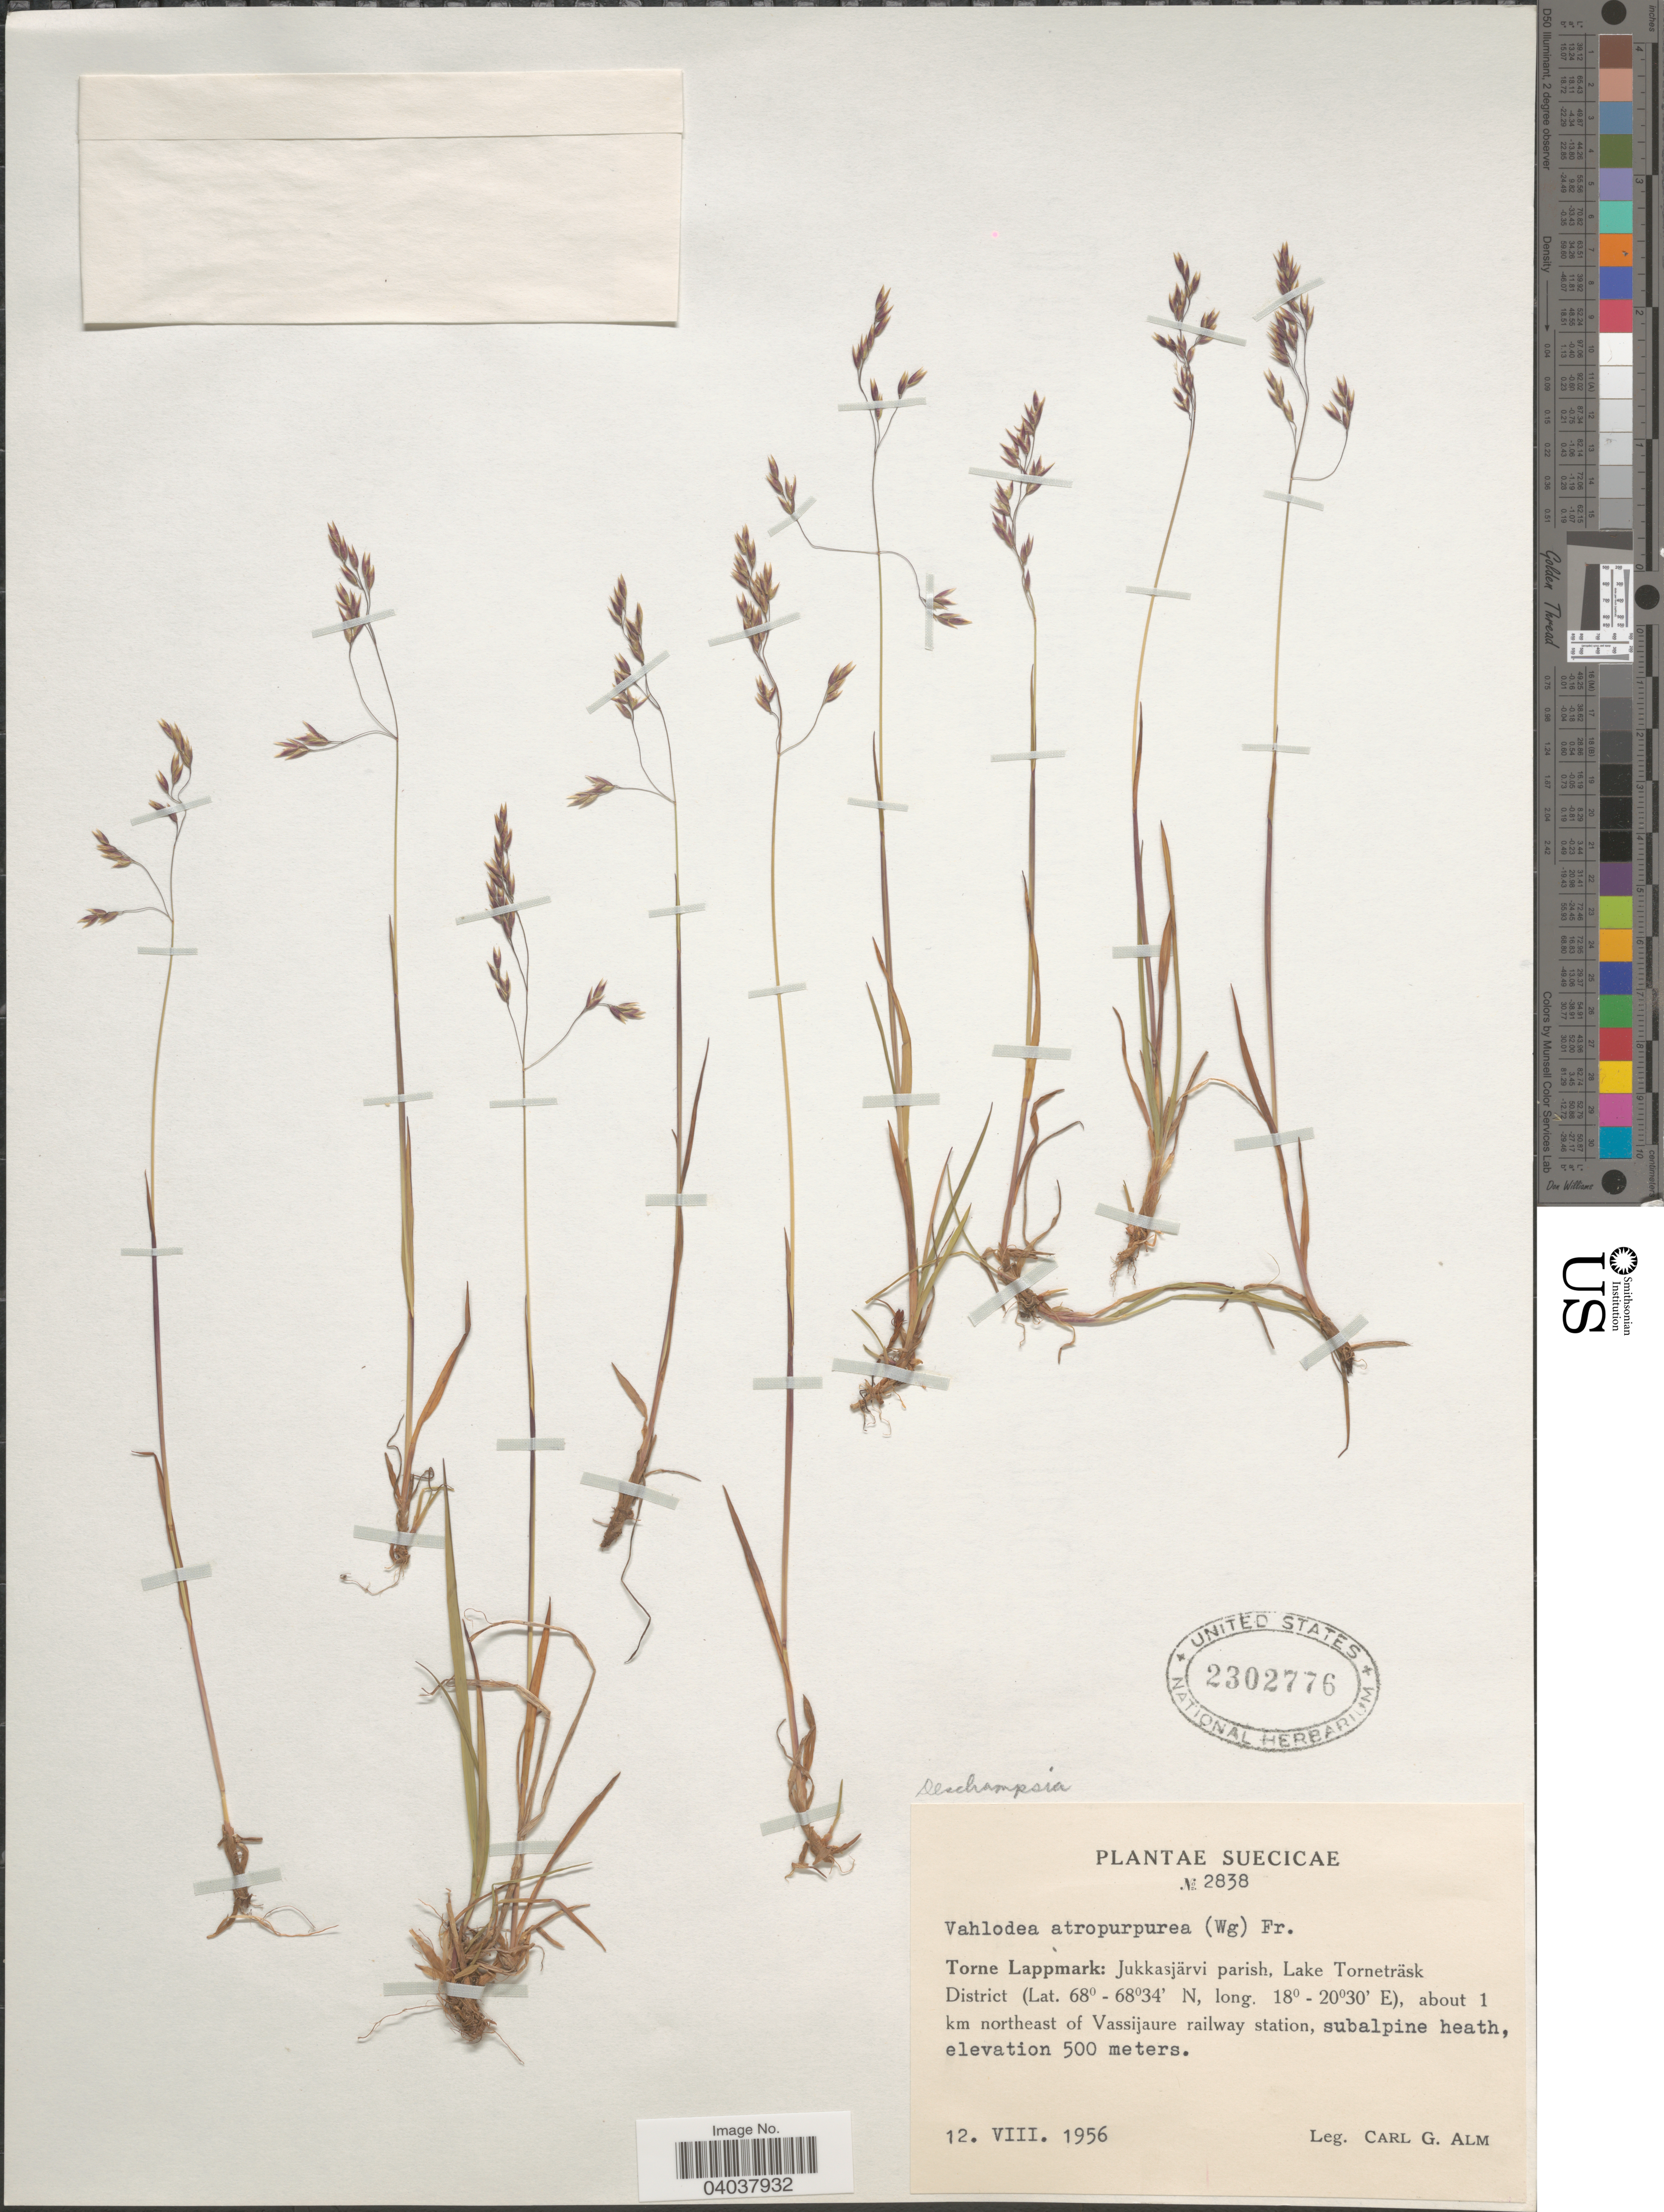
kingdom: Plantae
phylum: Tracheophyta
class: Liliopsida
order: Poales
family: Poaceae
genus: Vahlodea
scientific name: Vahlodea atropurpurea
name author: (Wahlenb.) Fr. ex Hartm.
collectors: C. G. Alm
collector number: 2838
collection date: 1956-08-12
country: Sweden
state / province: Norrbotten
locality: Suecicae. Torne Lappmark: Jukkasjärvi parish, Lake Torneträsk District, about 1 km northeast of Vassijaure railway station.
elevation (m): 500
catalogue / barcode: US 2302776